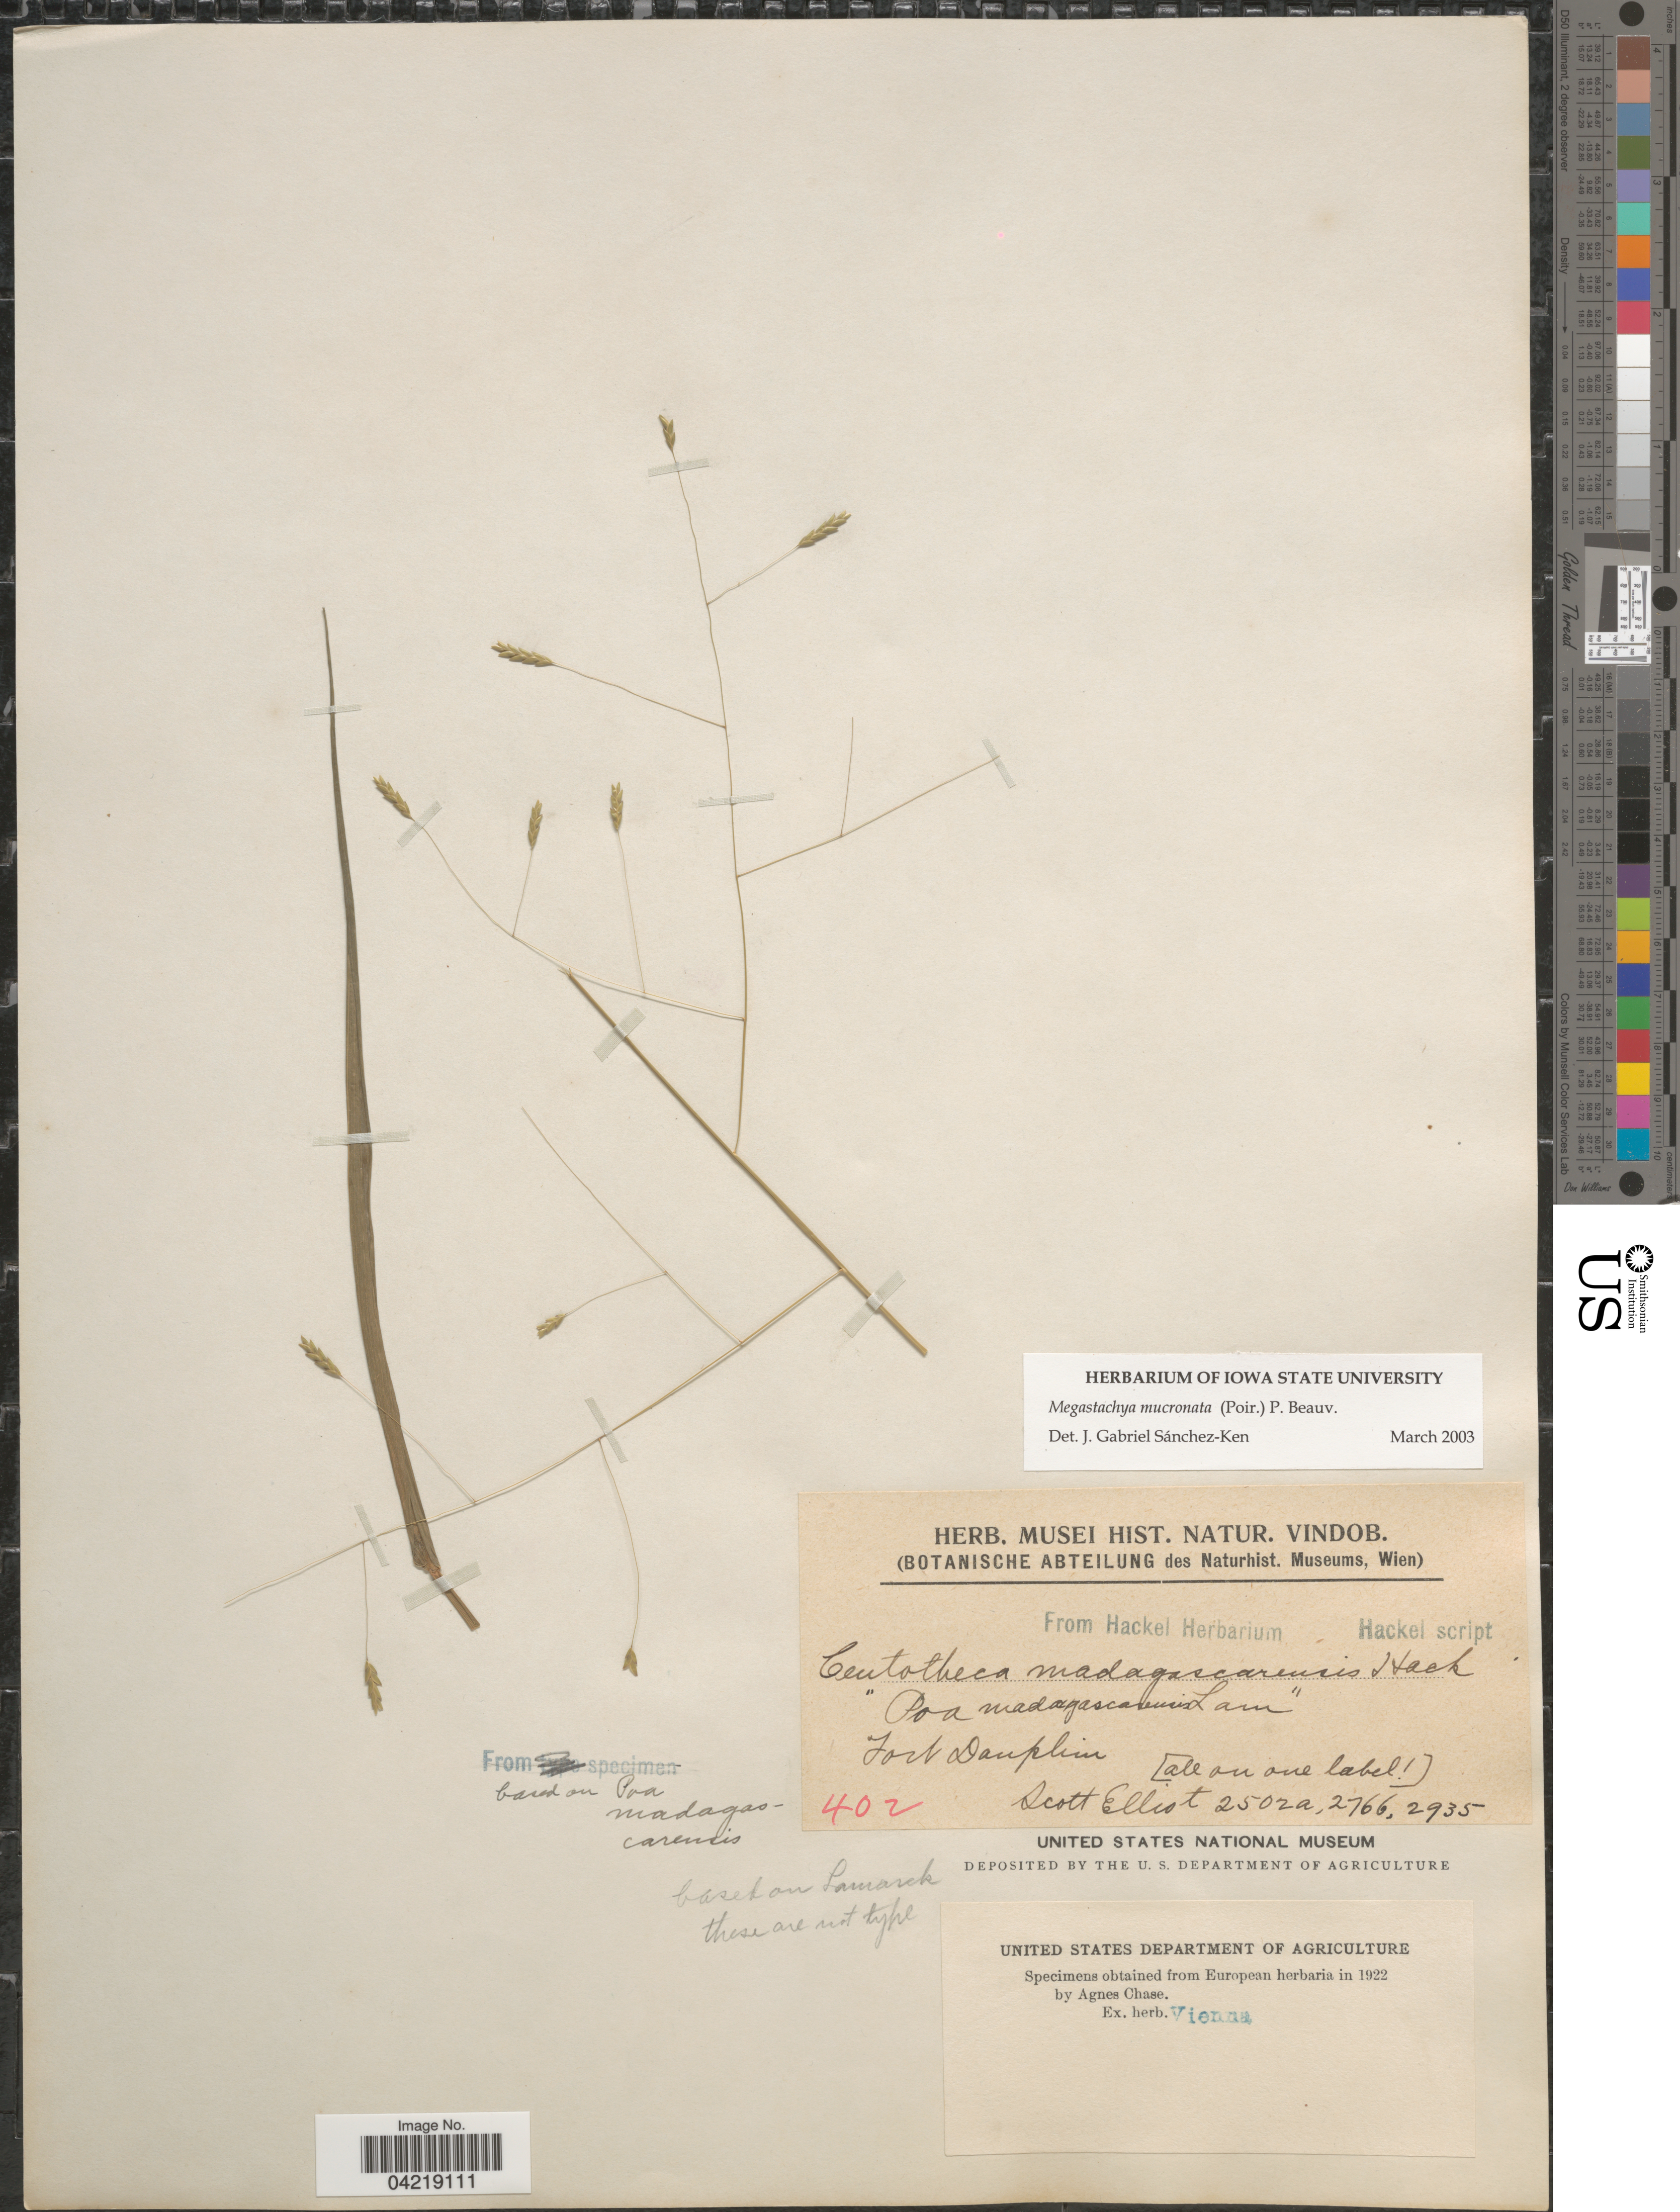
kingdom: Plantae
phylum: Tracheophyta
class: Liliopsida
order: Poales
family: Poaceae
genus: Megastachya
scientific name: Megastachya mucronata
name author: (Poir.) P. Beauv.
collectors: S. Elliot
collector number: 2502a/2766/2935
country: Madagascar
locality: Fort Dauphin.